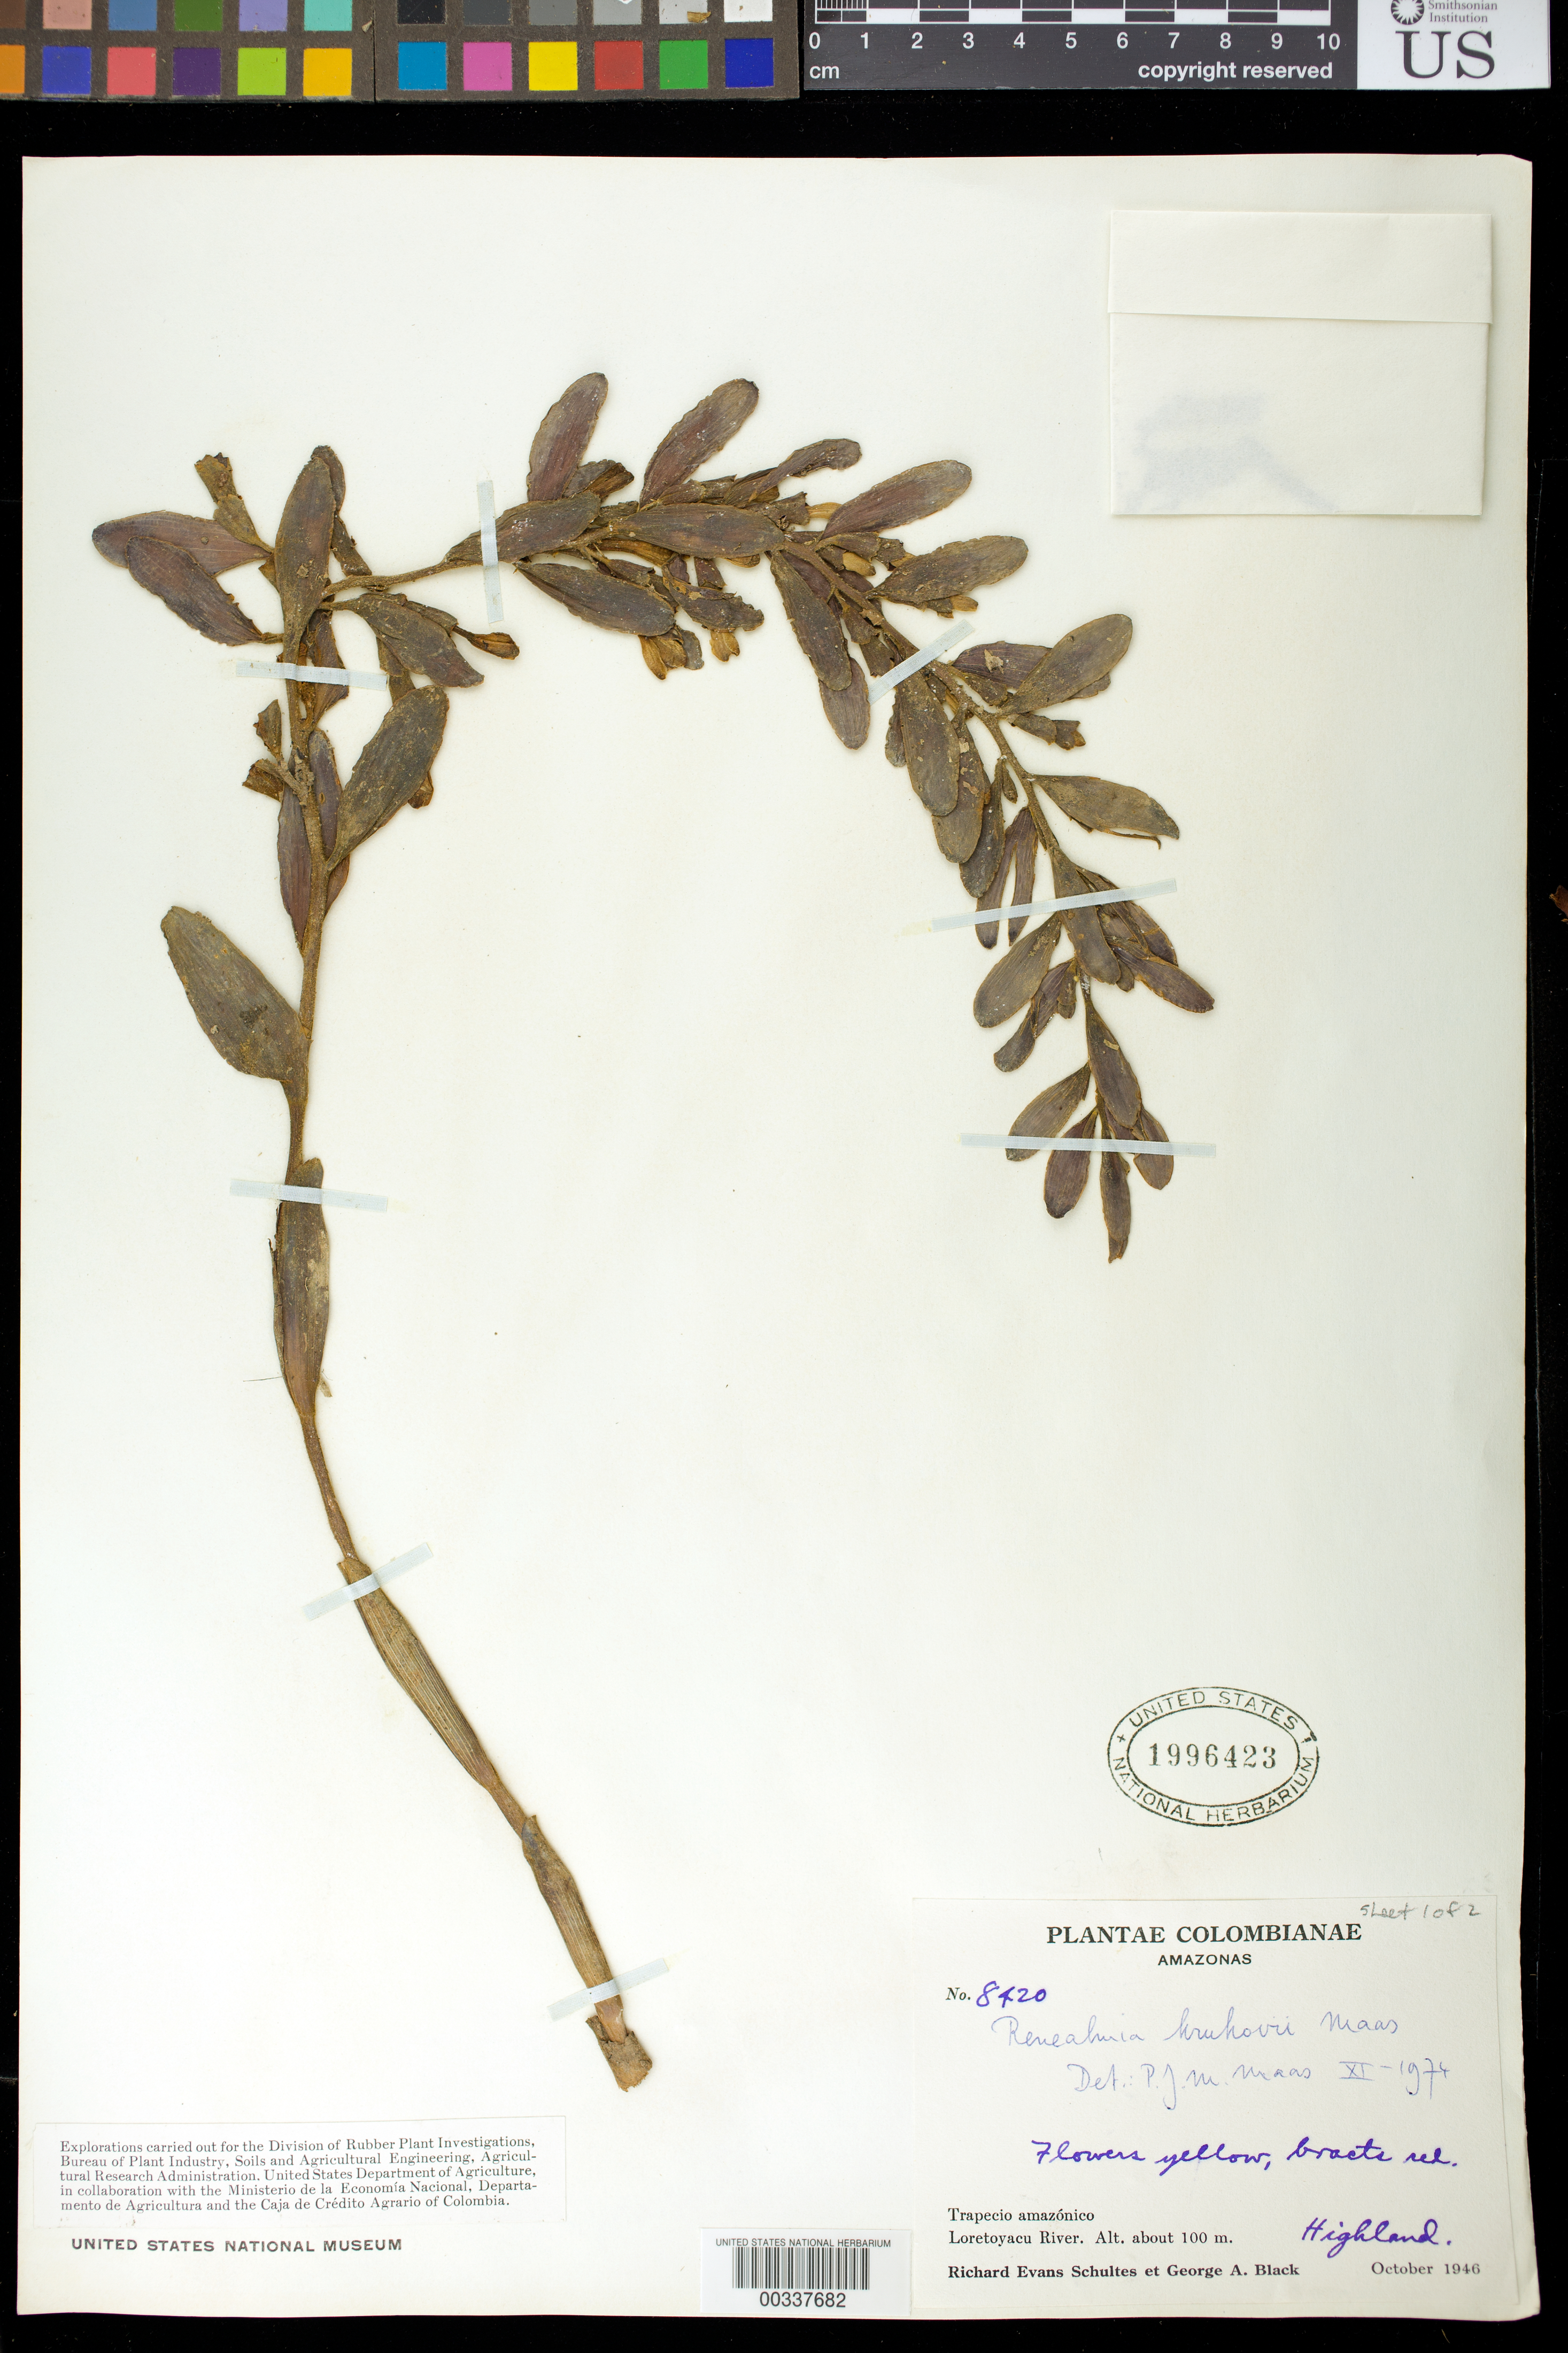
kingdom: Plantae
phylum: Tracheophyta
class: Liliopsida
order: Zingiberales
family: Zingiberaceae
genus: Renealmia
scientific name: Renealmia krukovii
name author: Maas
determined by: Maas, Paul J. M.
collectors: R. E. Schultes & G. A. Black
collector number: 8420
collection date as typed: Oct 1946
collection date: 1946-10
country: Colombia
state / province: Amazônas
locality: Trapecio Amazonico, Loreto-Yacu River, highland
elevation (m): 100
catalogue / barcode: US 1996423